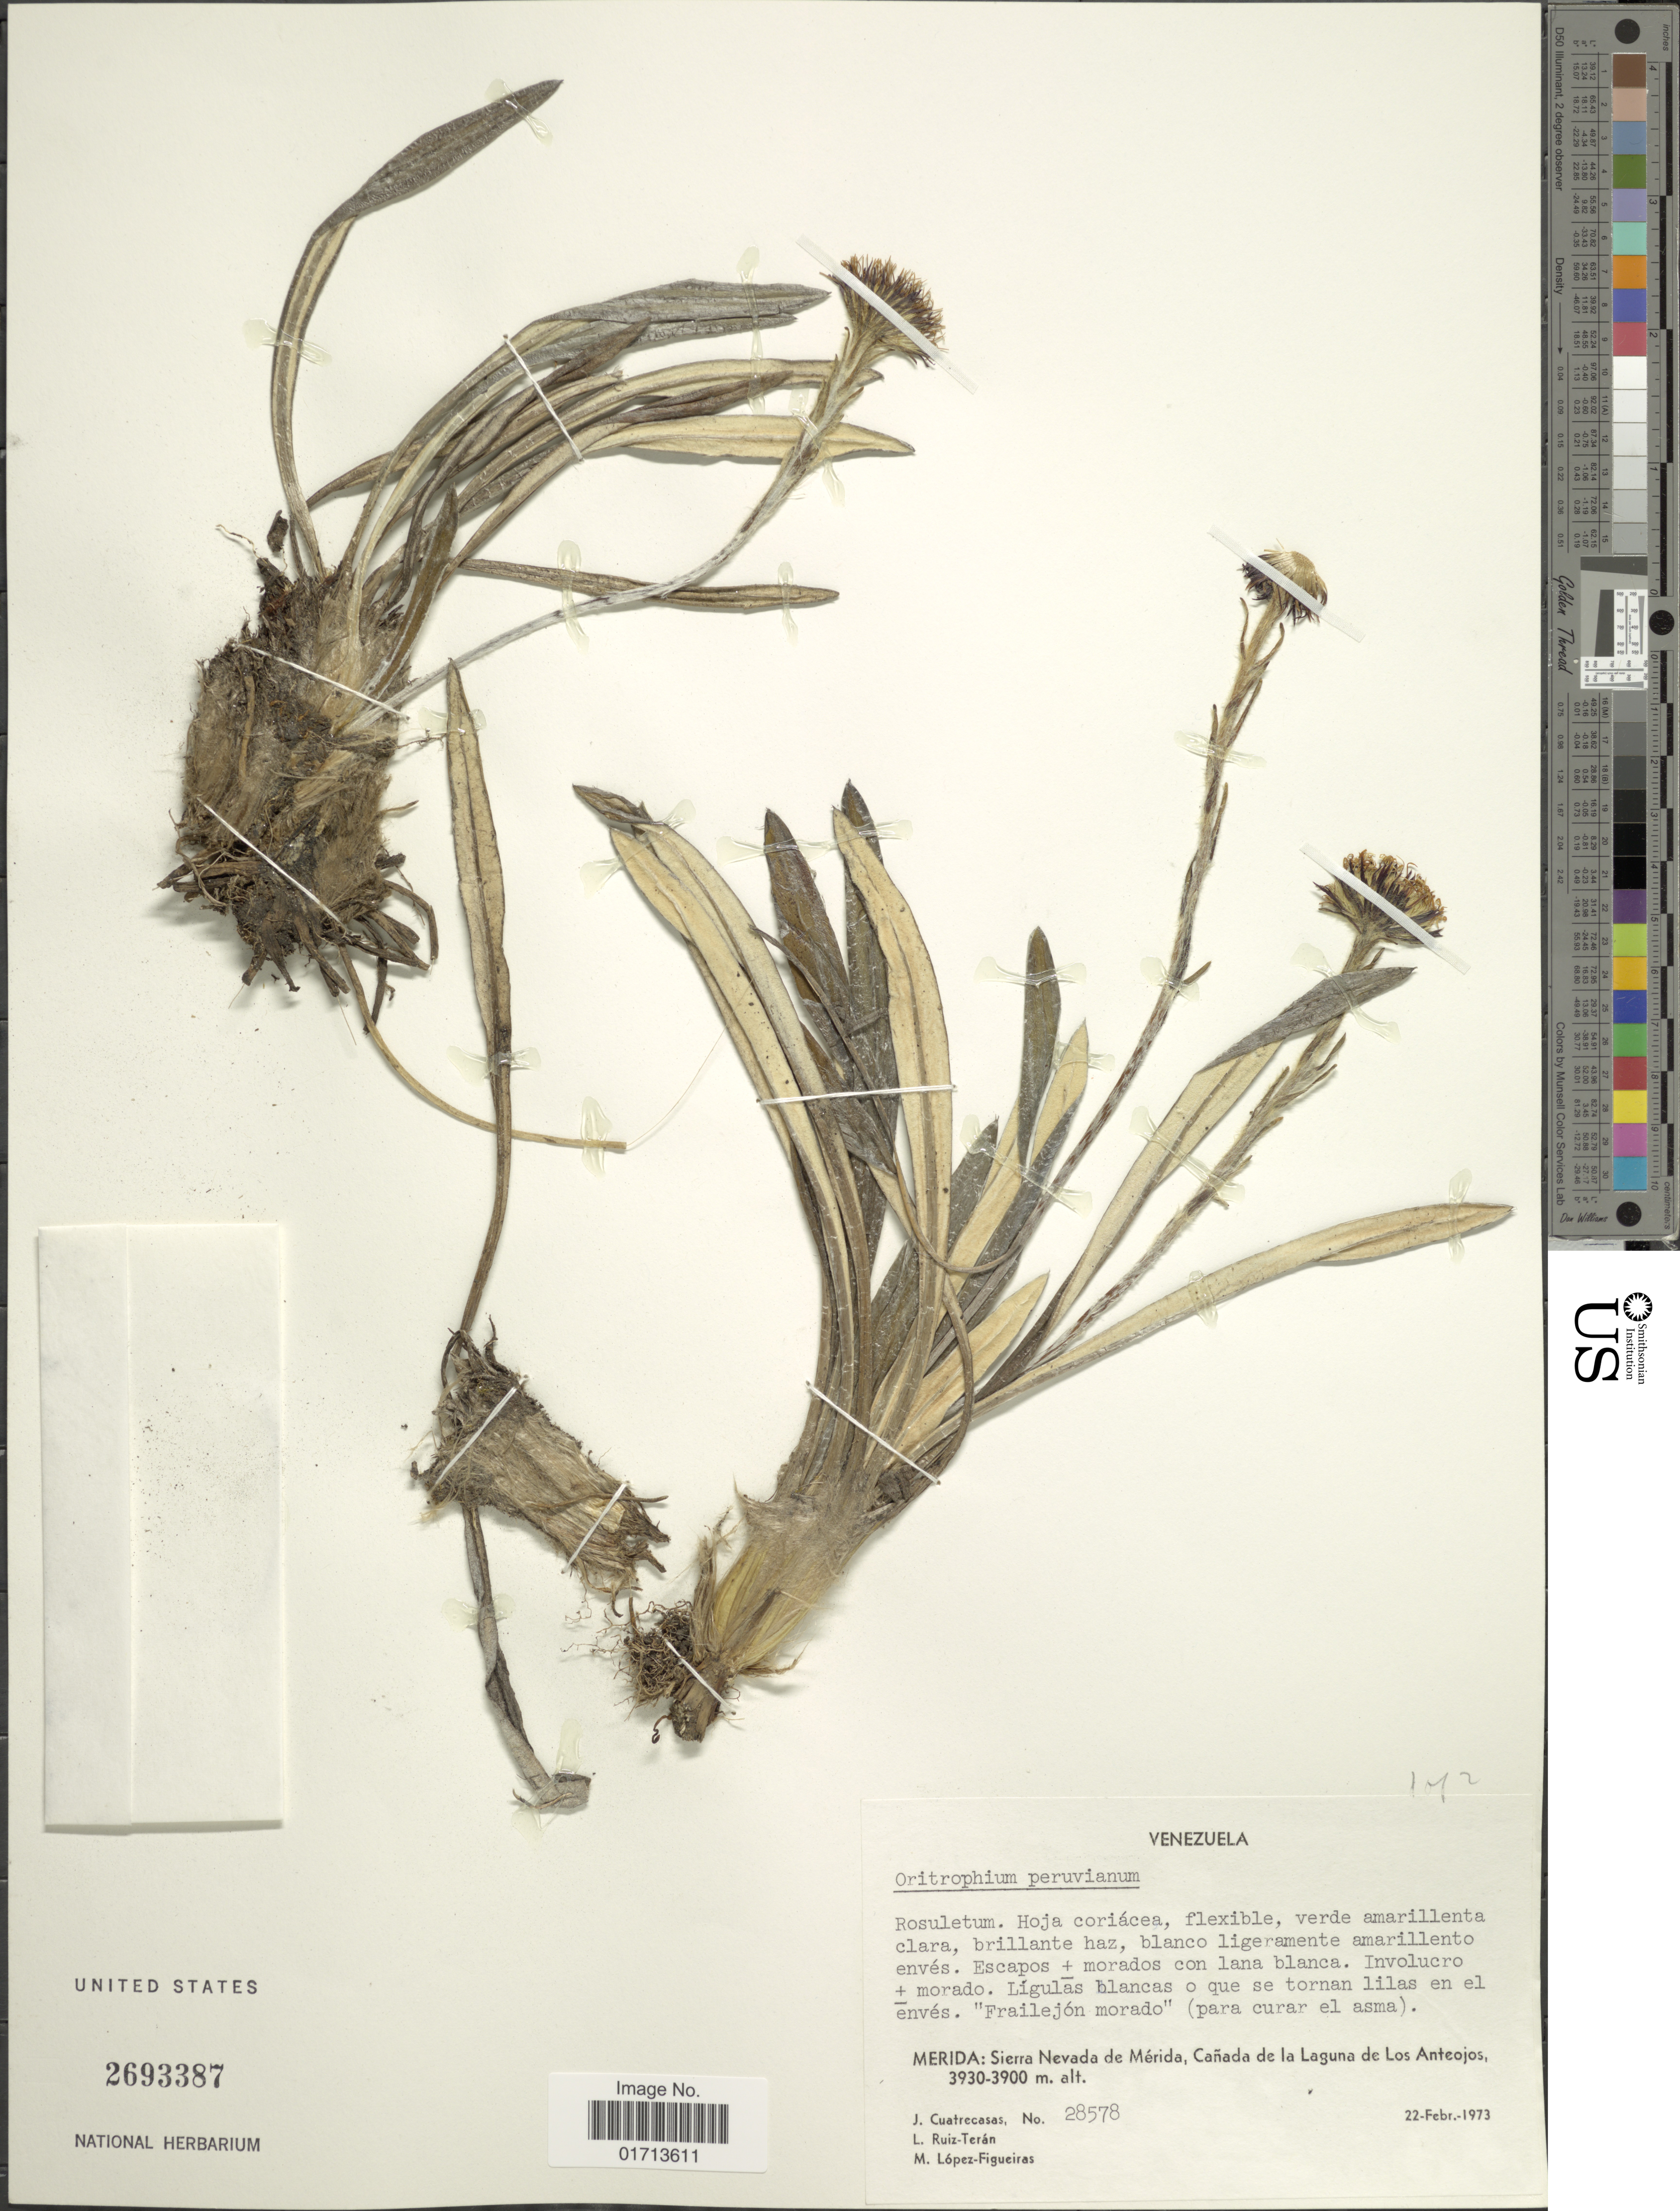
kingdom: Plantae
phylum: Tracheophyta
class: Magnoliopsida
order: Asterales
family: Asteraceae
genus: Oritrophium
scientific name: Oritrophium peruvianum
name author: (Lam.) Cuatrec.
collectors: J. Cuatrecasas, L. Teran & M. Lopéz-F.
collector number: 28578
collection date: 1973-02-22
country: Venezuela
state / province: Mérida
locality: Sierra Nevada de Merida, Canada de la Laguna de los Anteojos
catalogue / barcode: US 2693387